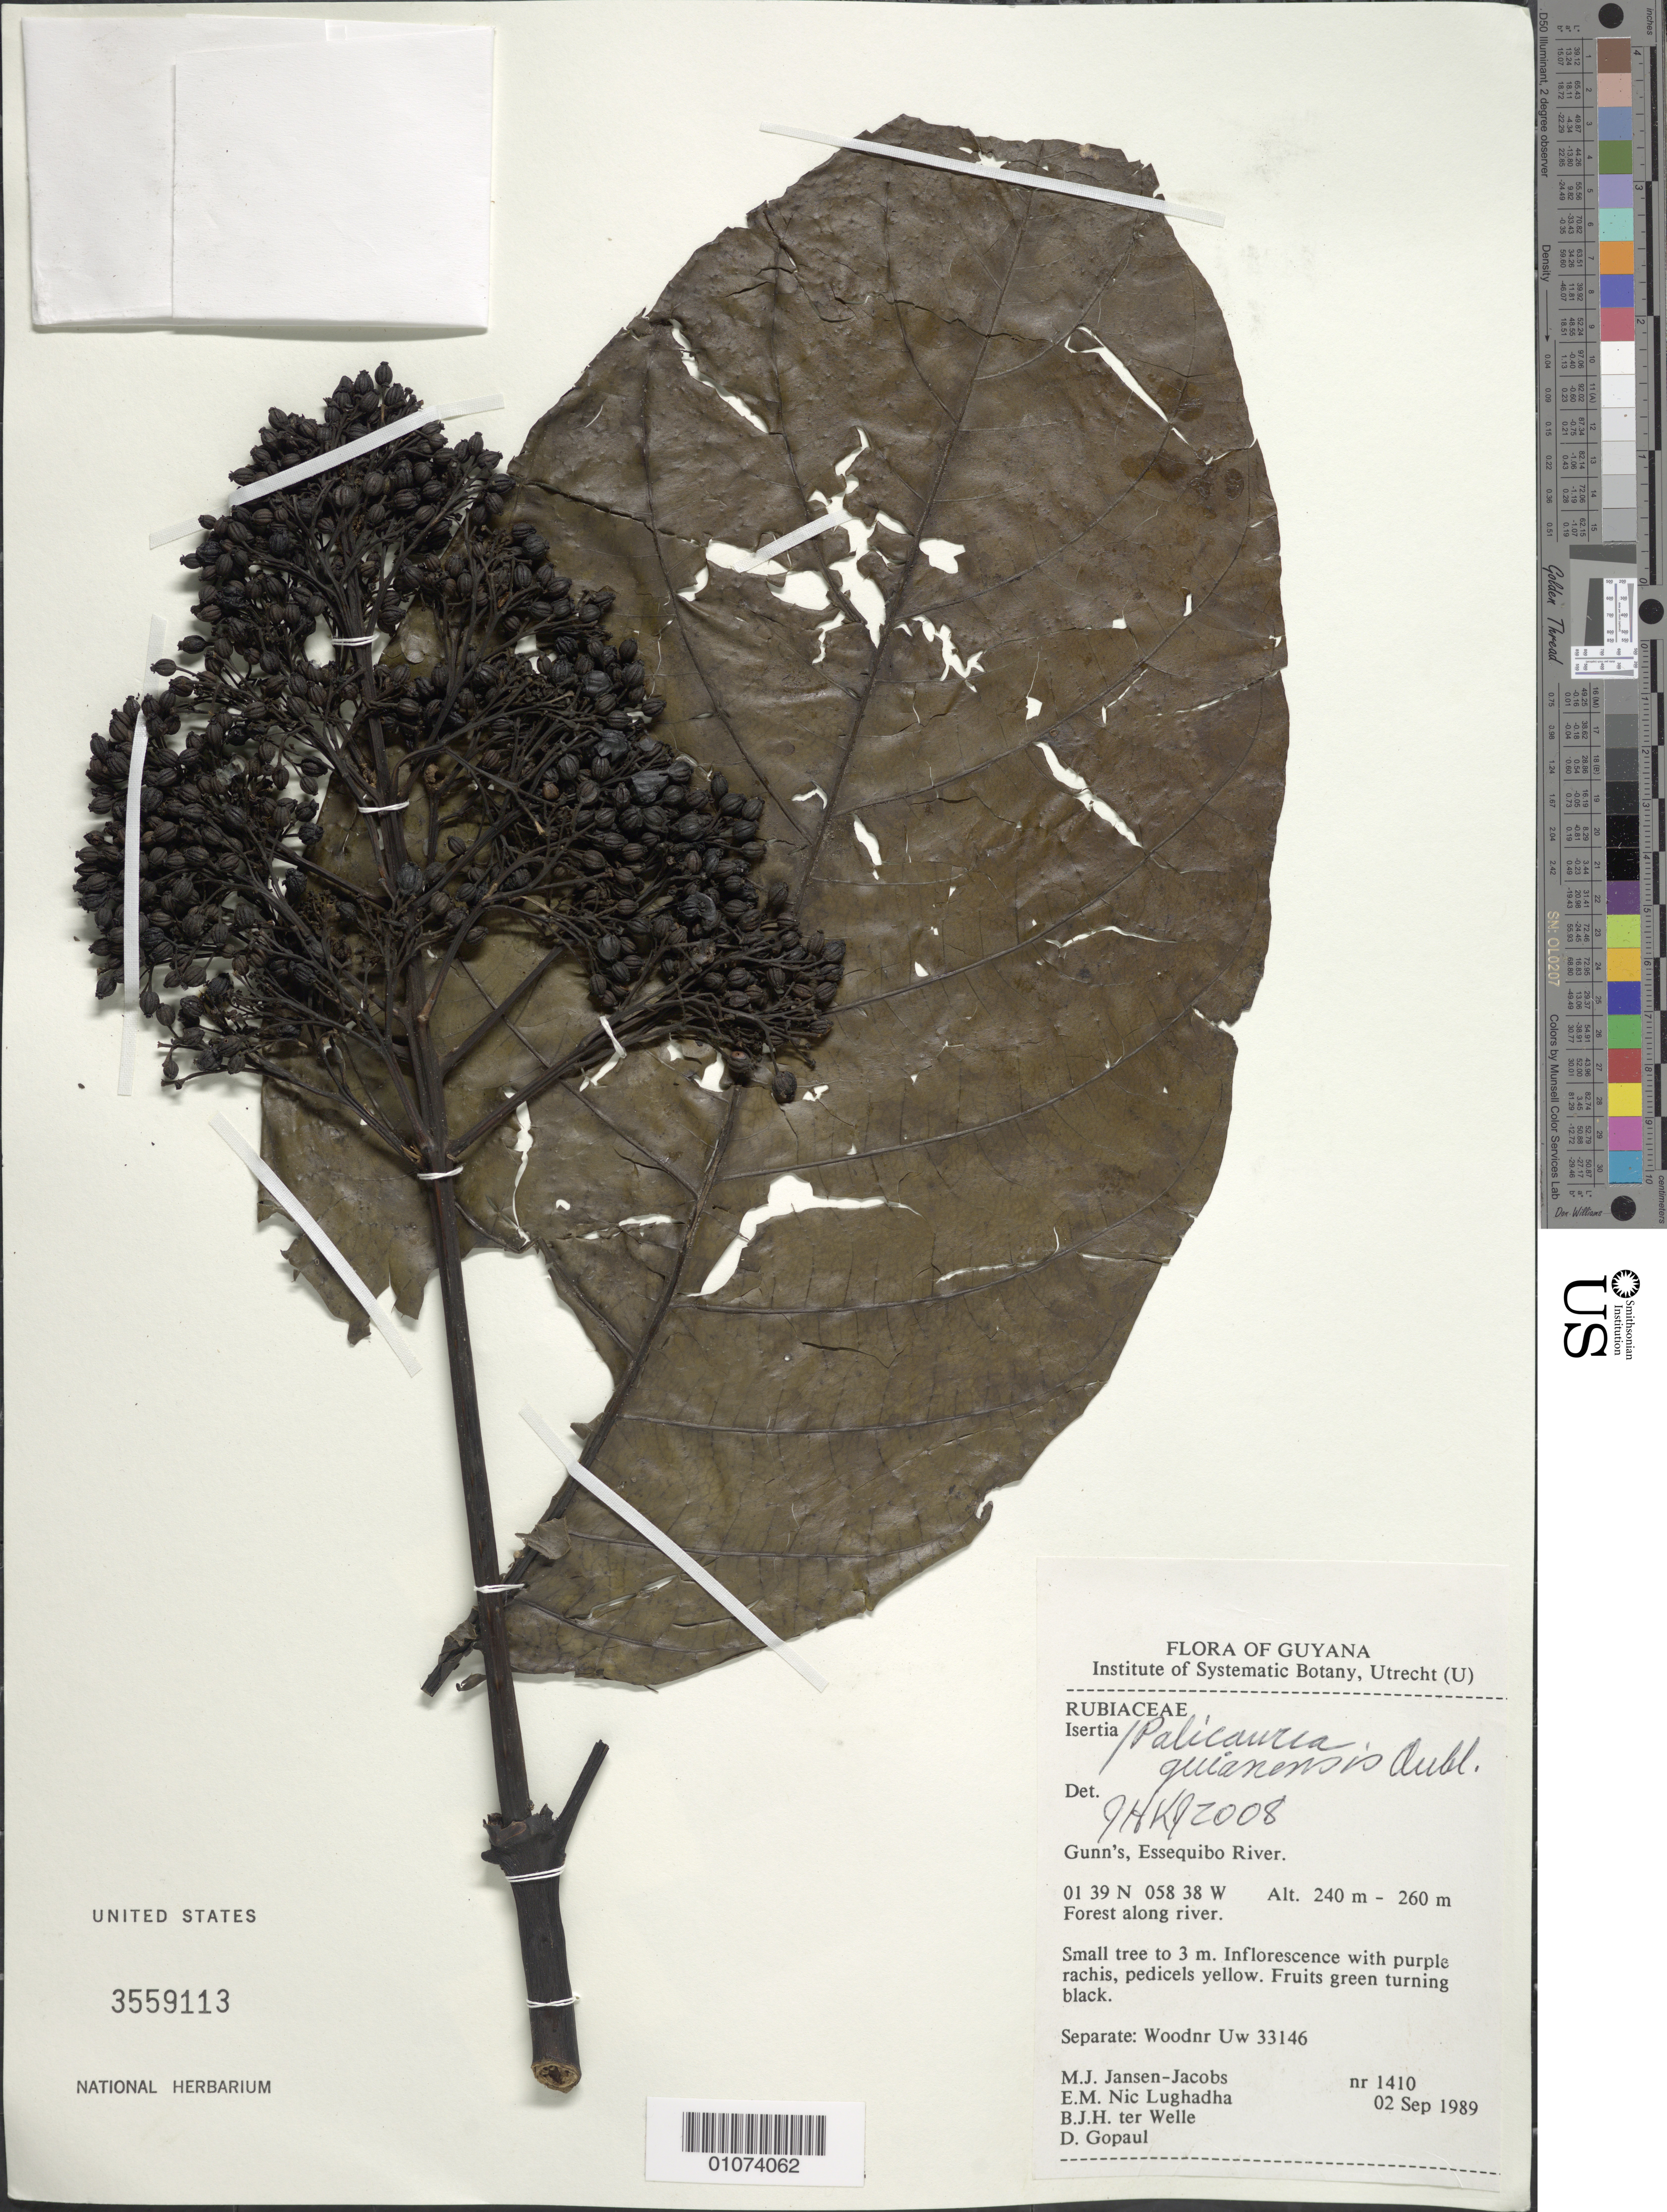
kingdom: Plantae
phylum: Tracheophyta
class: Magnoliopsida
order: Gentianales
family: Rubiaceae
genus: Palicourea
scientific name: Palicourea guianensis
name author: Aubl.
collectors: M. J. Jansen-Jacobs, E. Nic Lughadha, B. Welle & D. Gopaul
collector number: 1410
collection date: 1989-09-02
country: Guyana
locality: Gunn's , Essequibo River, forest along river.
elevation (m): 240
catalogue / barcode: US 3559113